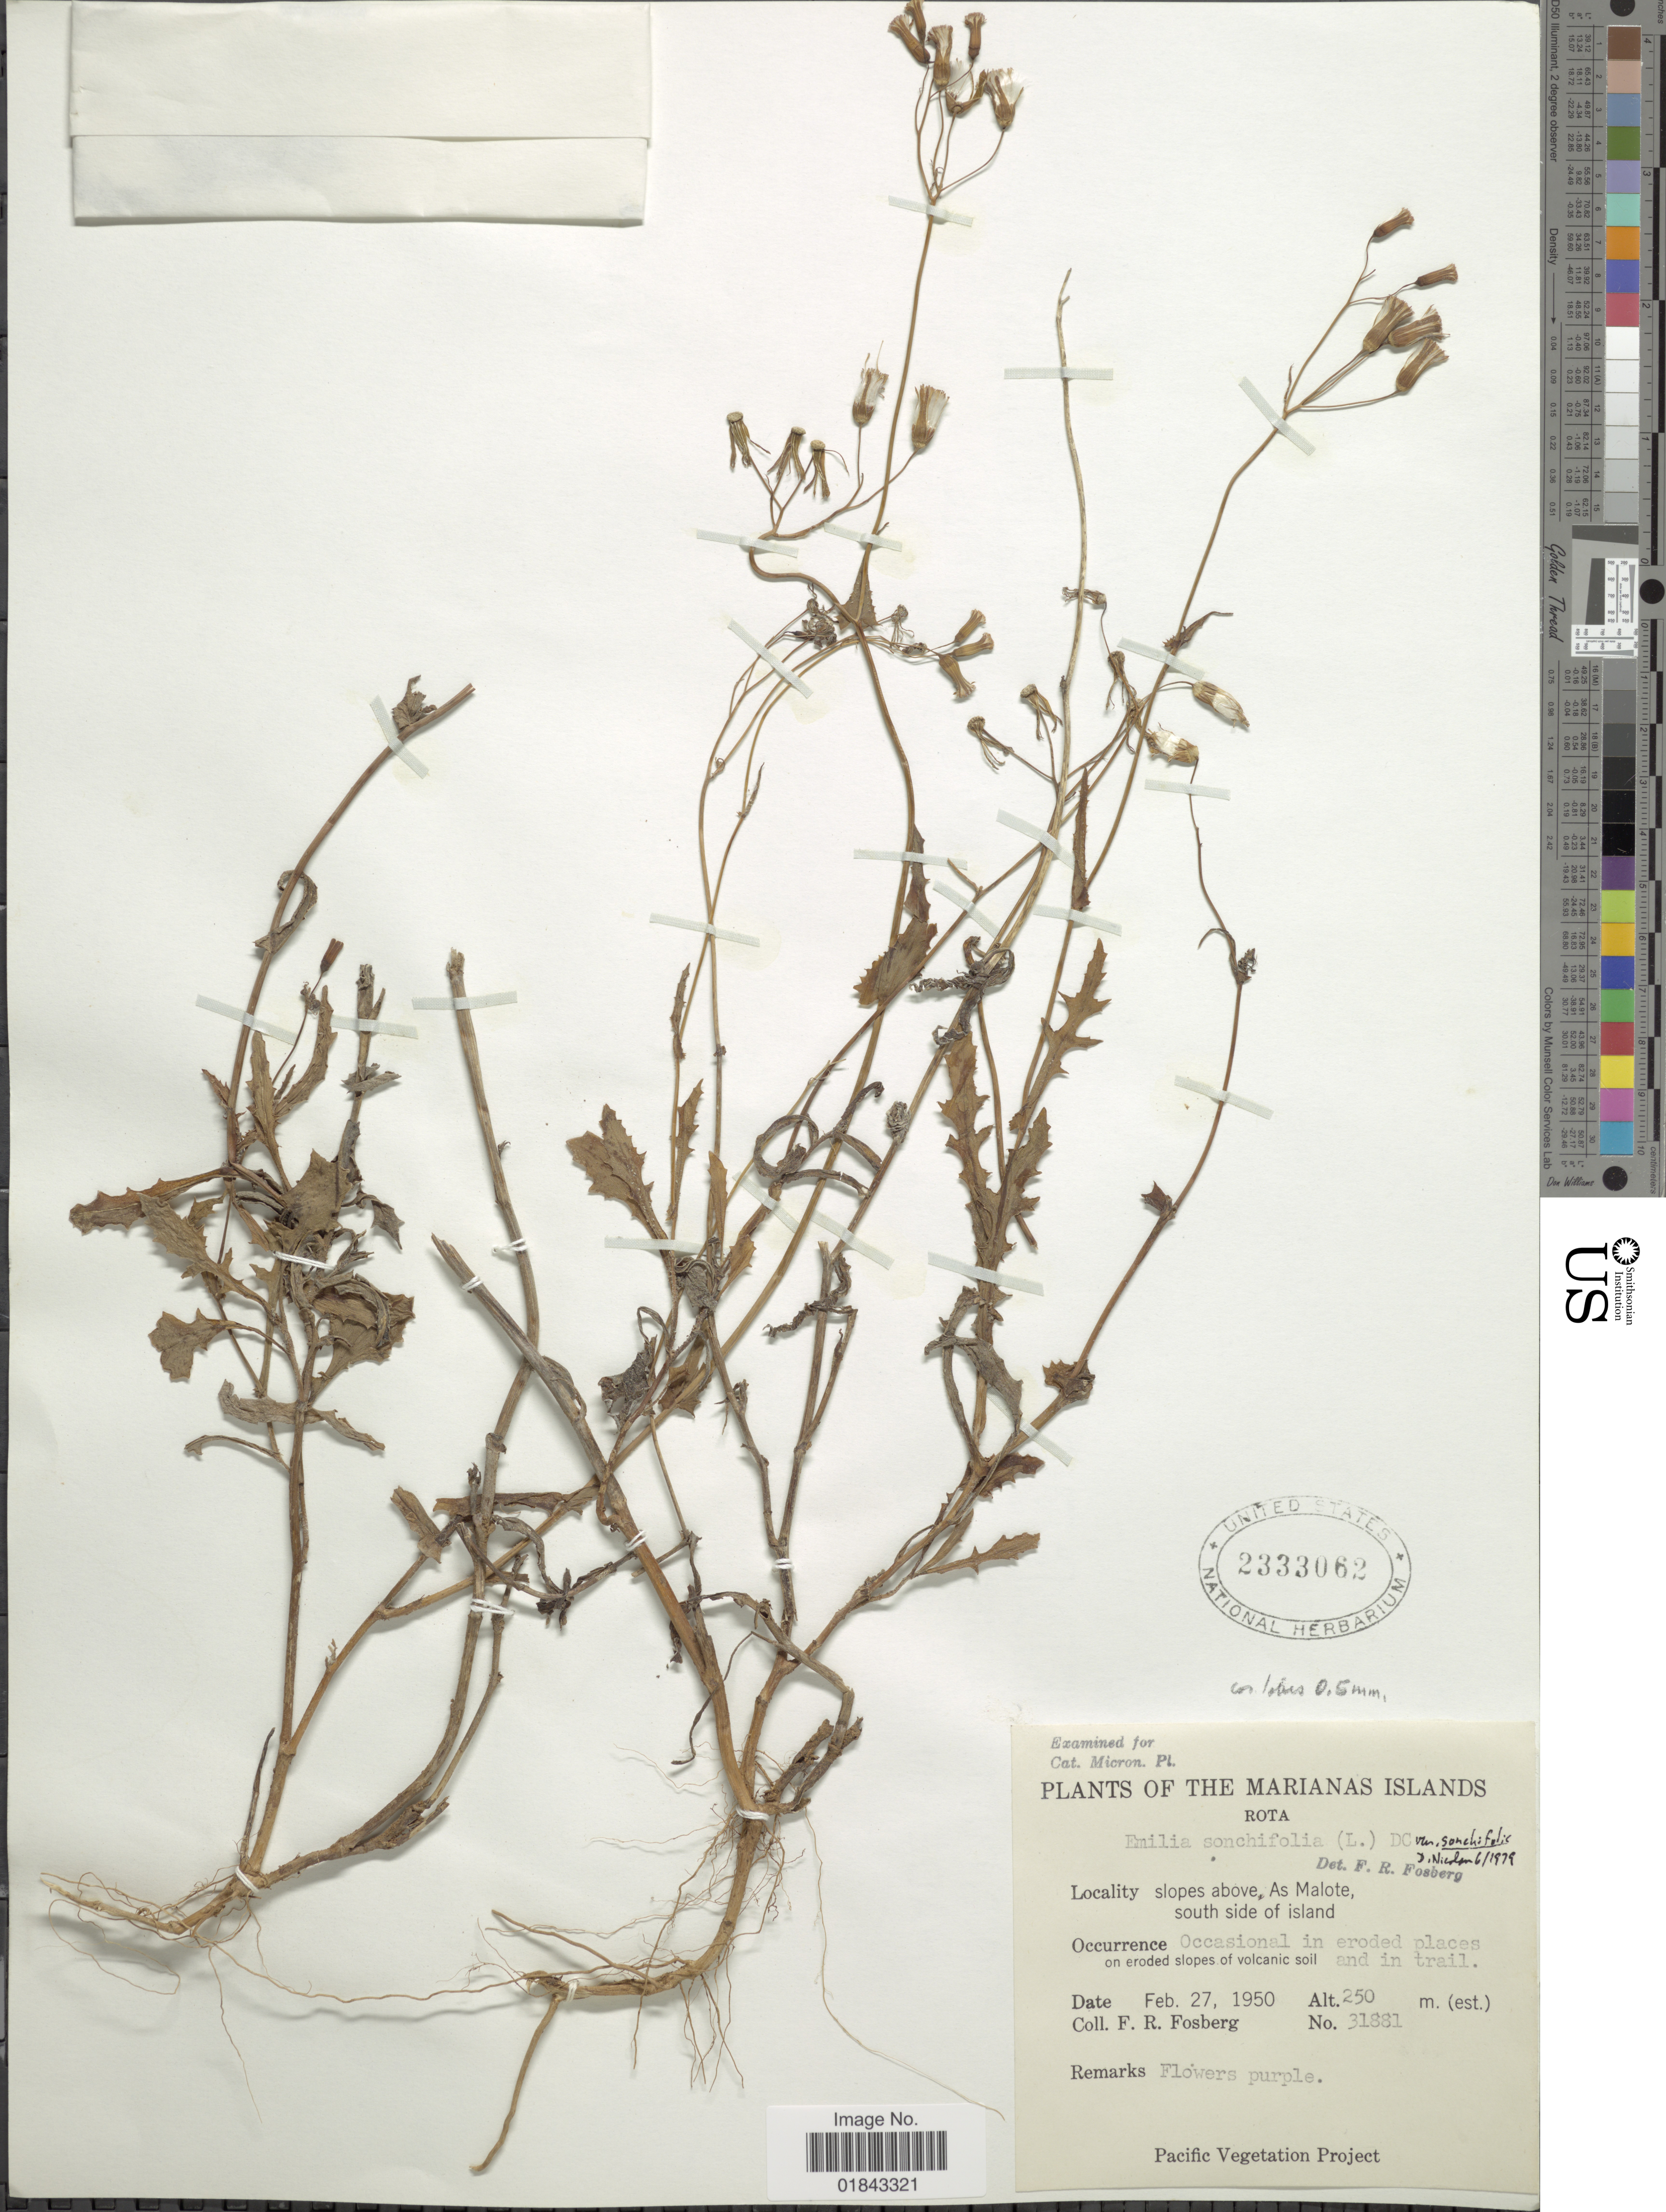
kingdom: Plantae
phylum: Tracheophyta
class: Magnoliopsida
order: Asterales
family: Asteraceae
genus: Emilia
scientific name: Emilia sonchifolia var. sonchifolia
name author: (L.) DC.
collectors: F. R. Fosberg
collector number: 31881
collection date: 1950-02-27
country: Northern Mariana Islands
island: Rota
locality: Rota, slopes above As Malote, south side of island, occasional in eroded places on eroded slopes of volcanic soil and in trail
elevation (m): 250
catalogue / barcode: US 2333062